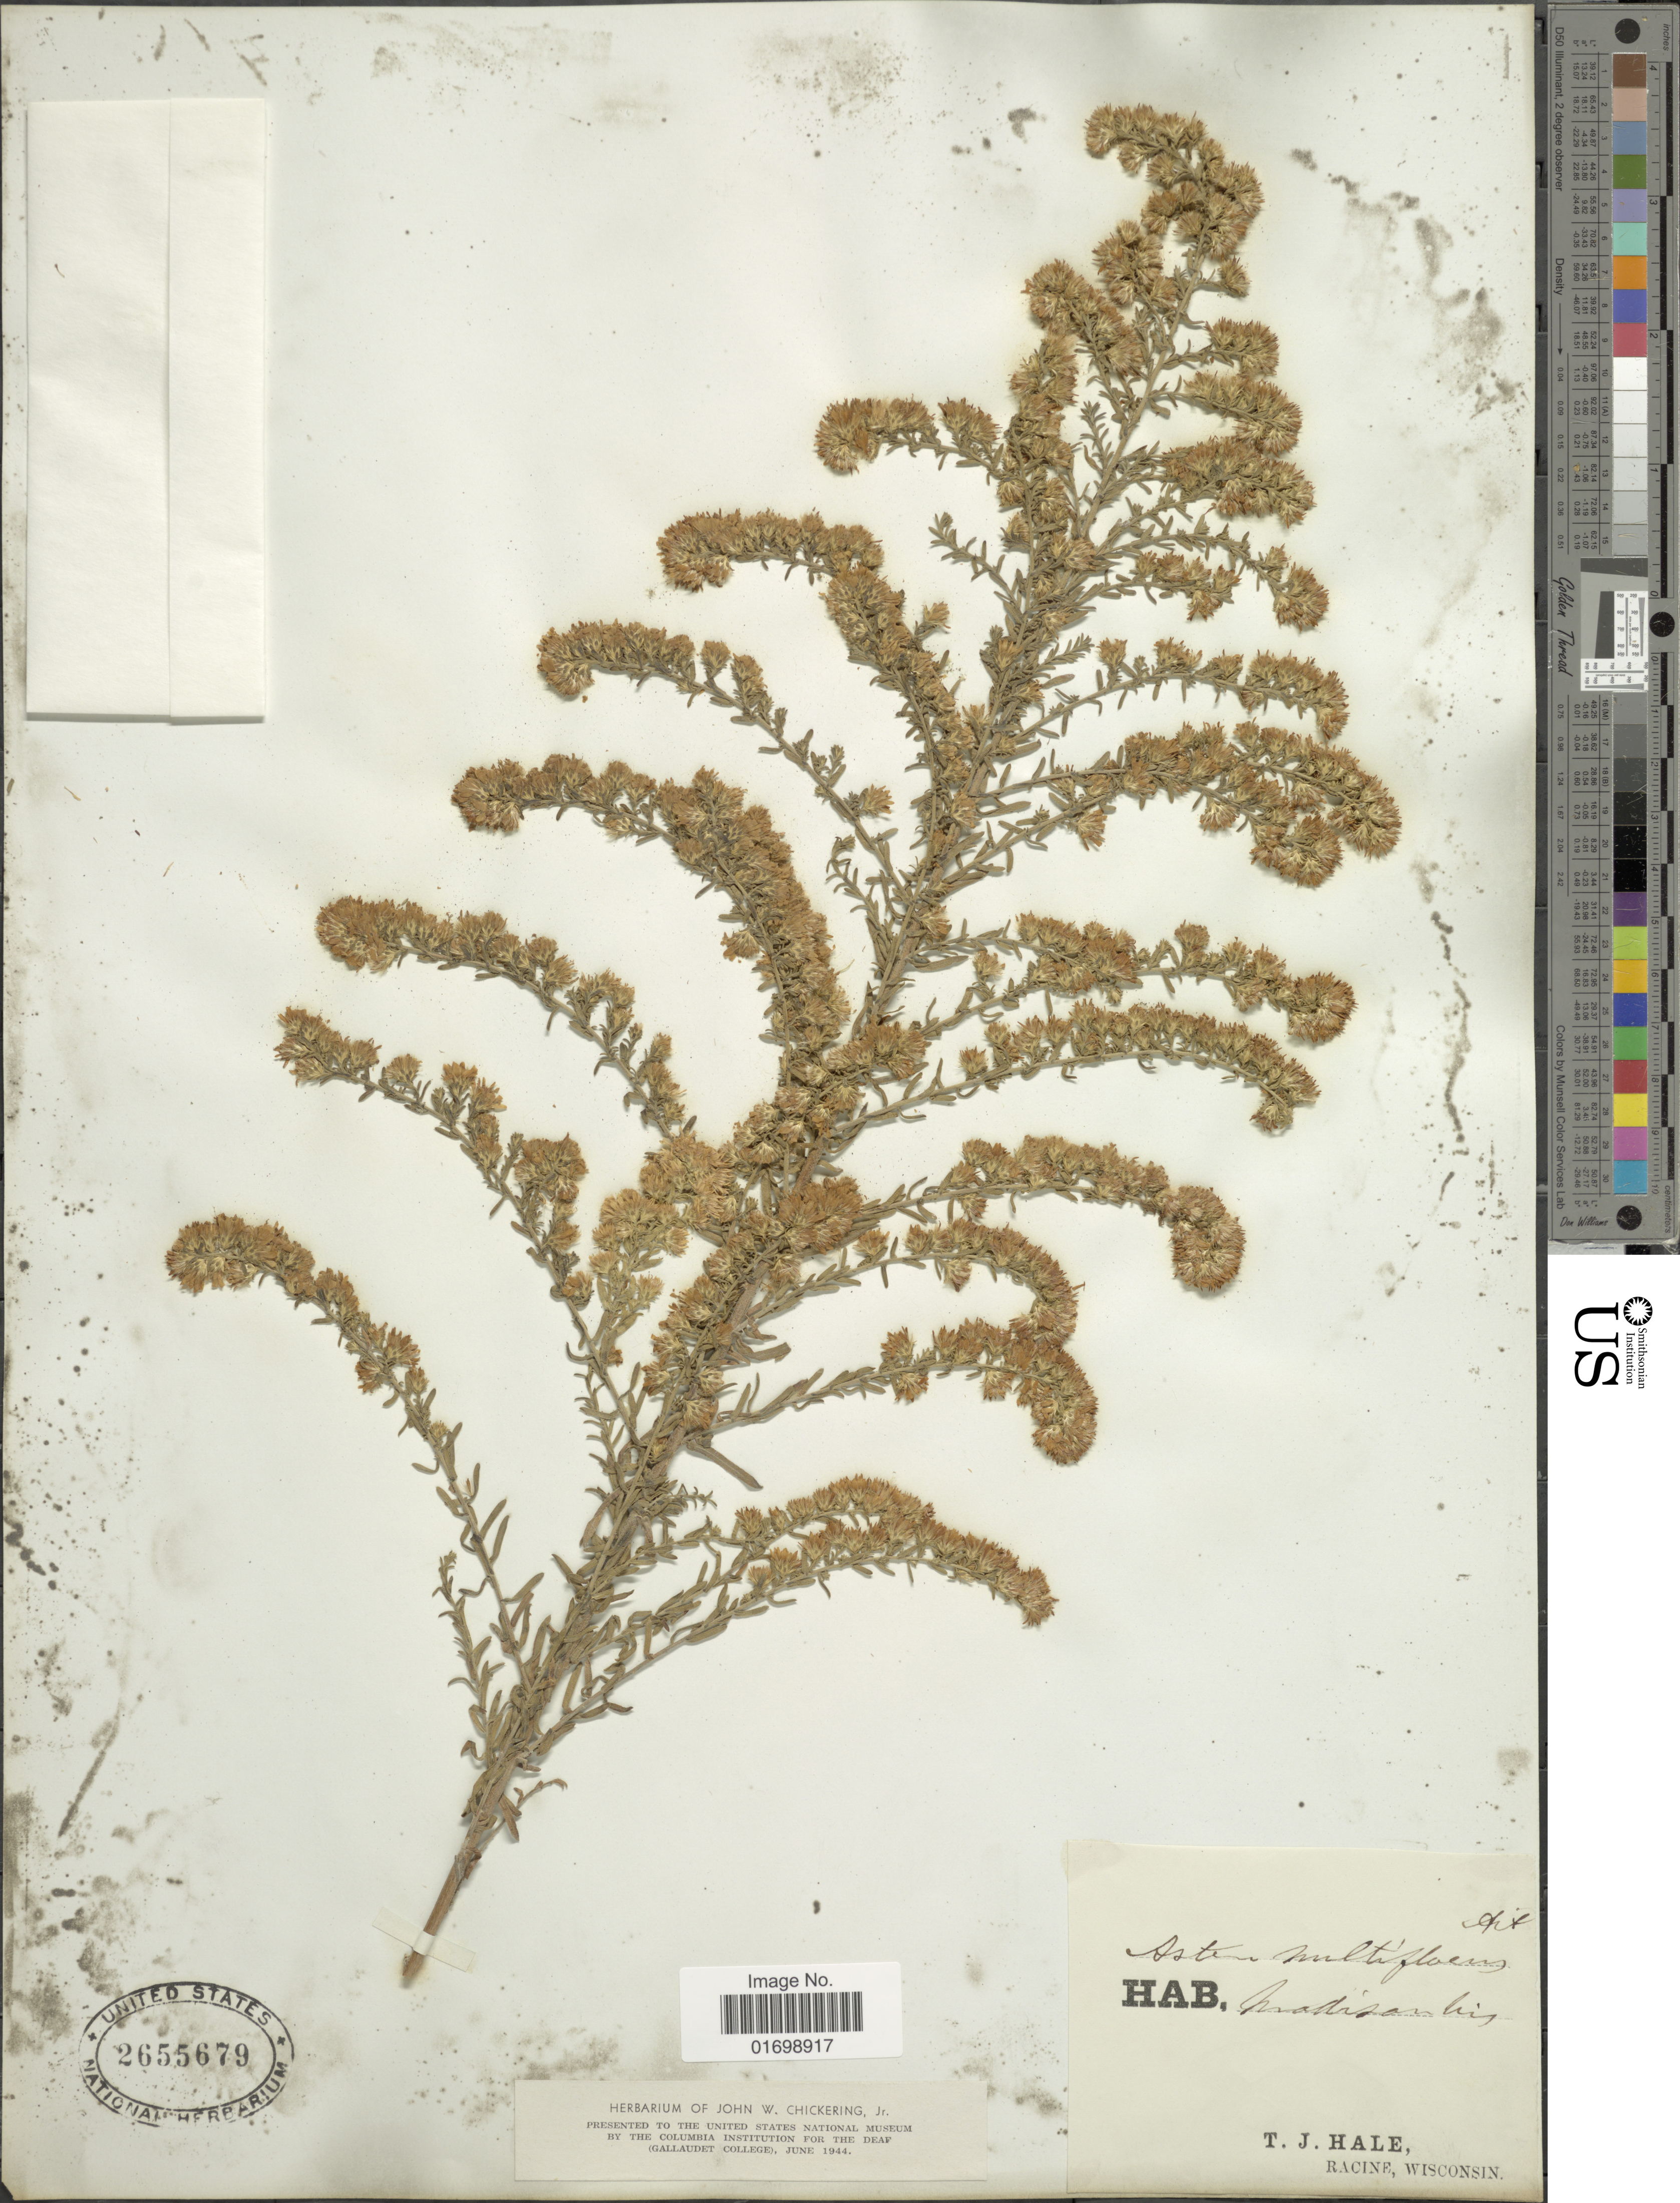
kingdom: Plantae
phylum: Tracheophyta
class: Magnoliopsida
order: Asterales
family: Asteraceae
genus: Symphyotrichum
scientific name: Symphyotrichum ericoides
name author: (L.) G.L. Nesom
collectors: T. Hale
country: United States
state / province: Wisconsin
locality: Racine, Madison City.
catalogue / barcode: US 2655679